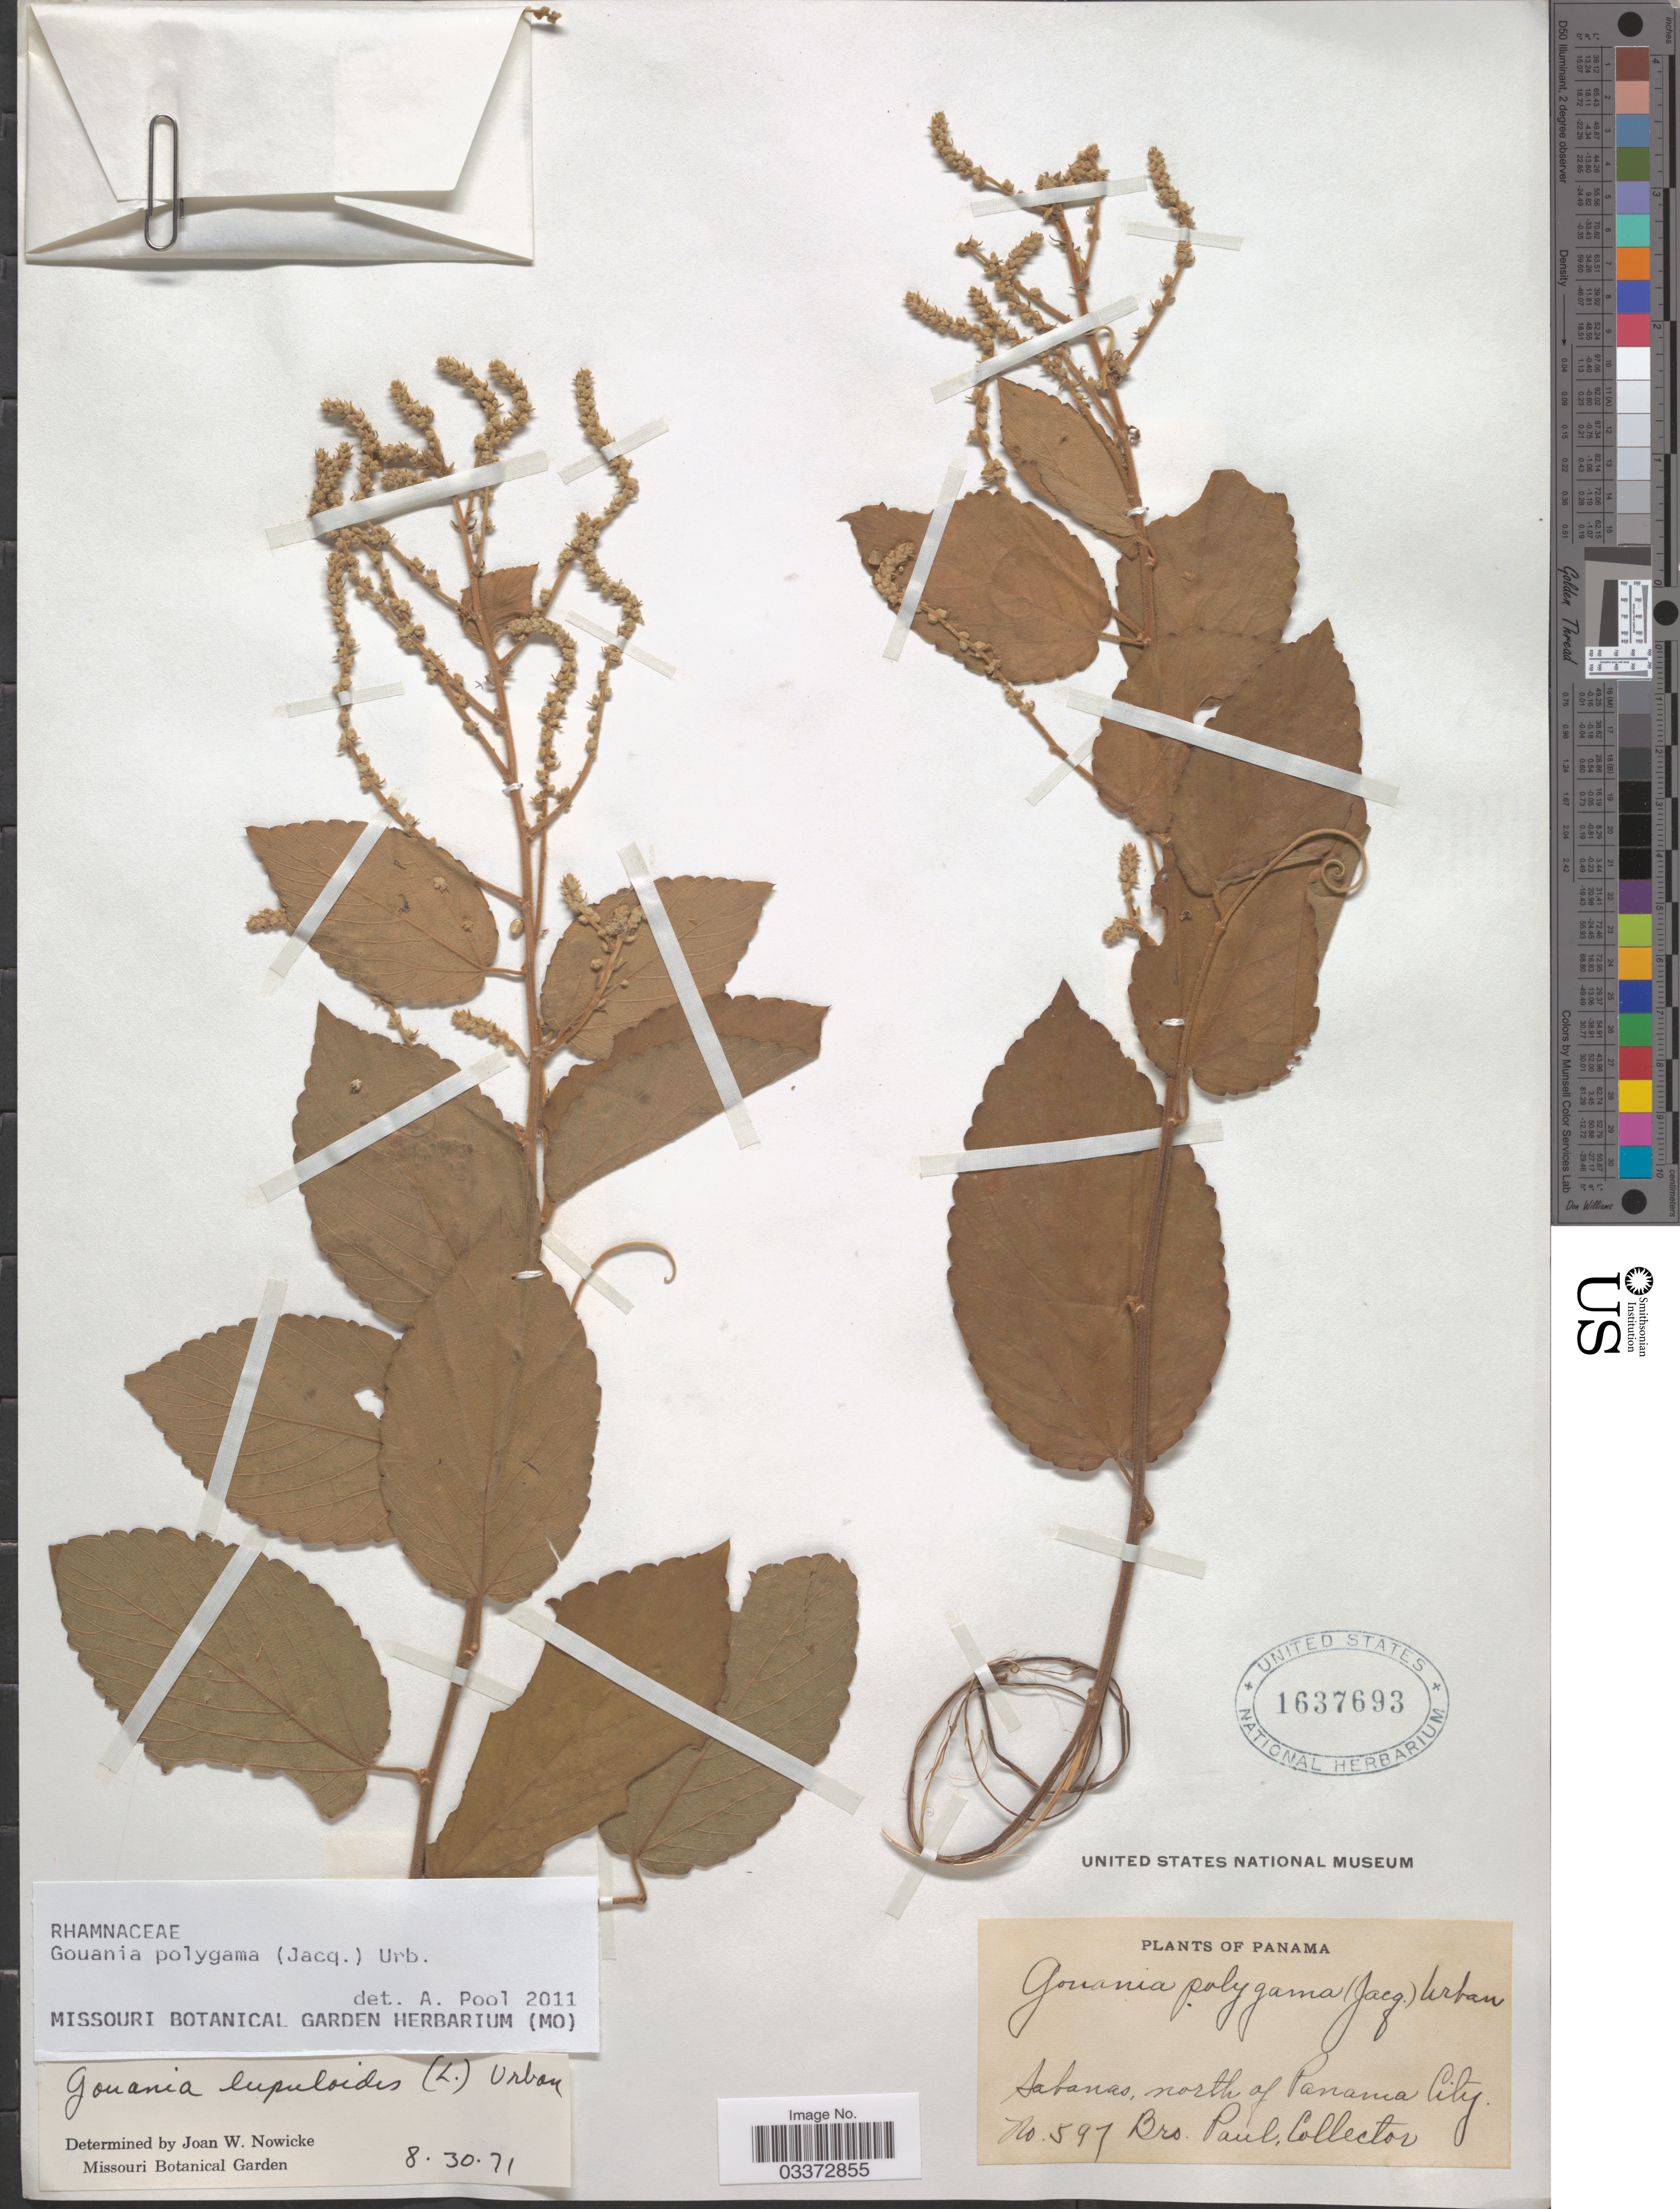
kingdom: Plantae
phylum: Tracheophyta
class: Magnoliopsida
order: Rosales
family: Rhamnaceae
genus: Gouania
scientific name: Gouania polygama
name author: (Jacq.) Urb.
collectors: B. Paul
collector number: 597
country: Panama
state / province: Panamá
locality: Sabanas, north of Panama City.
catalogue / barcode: US 1637693